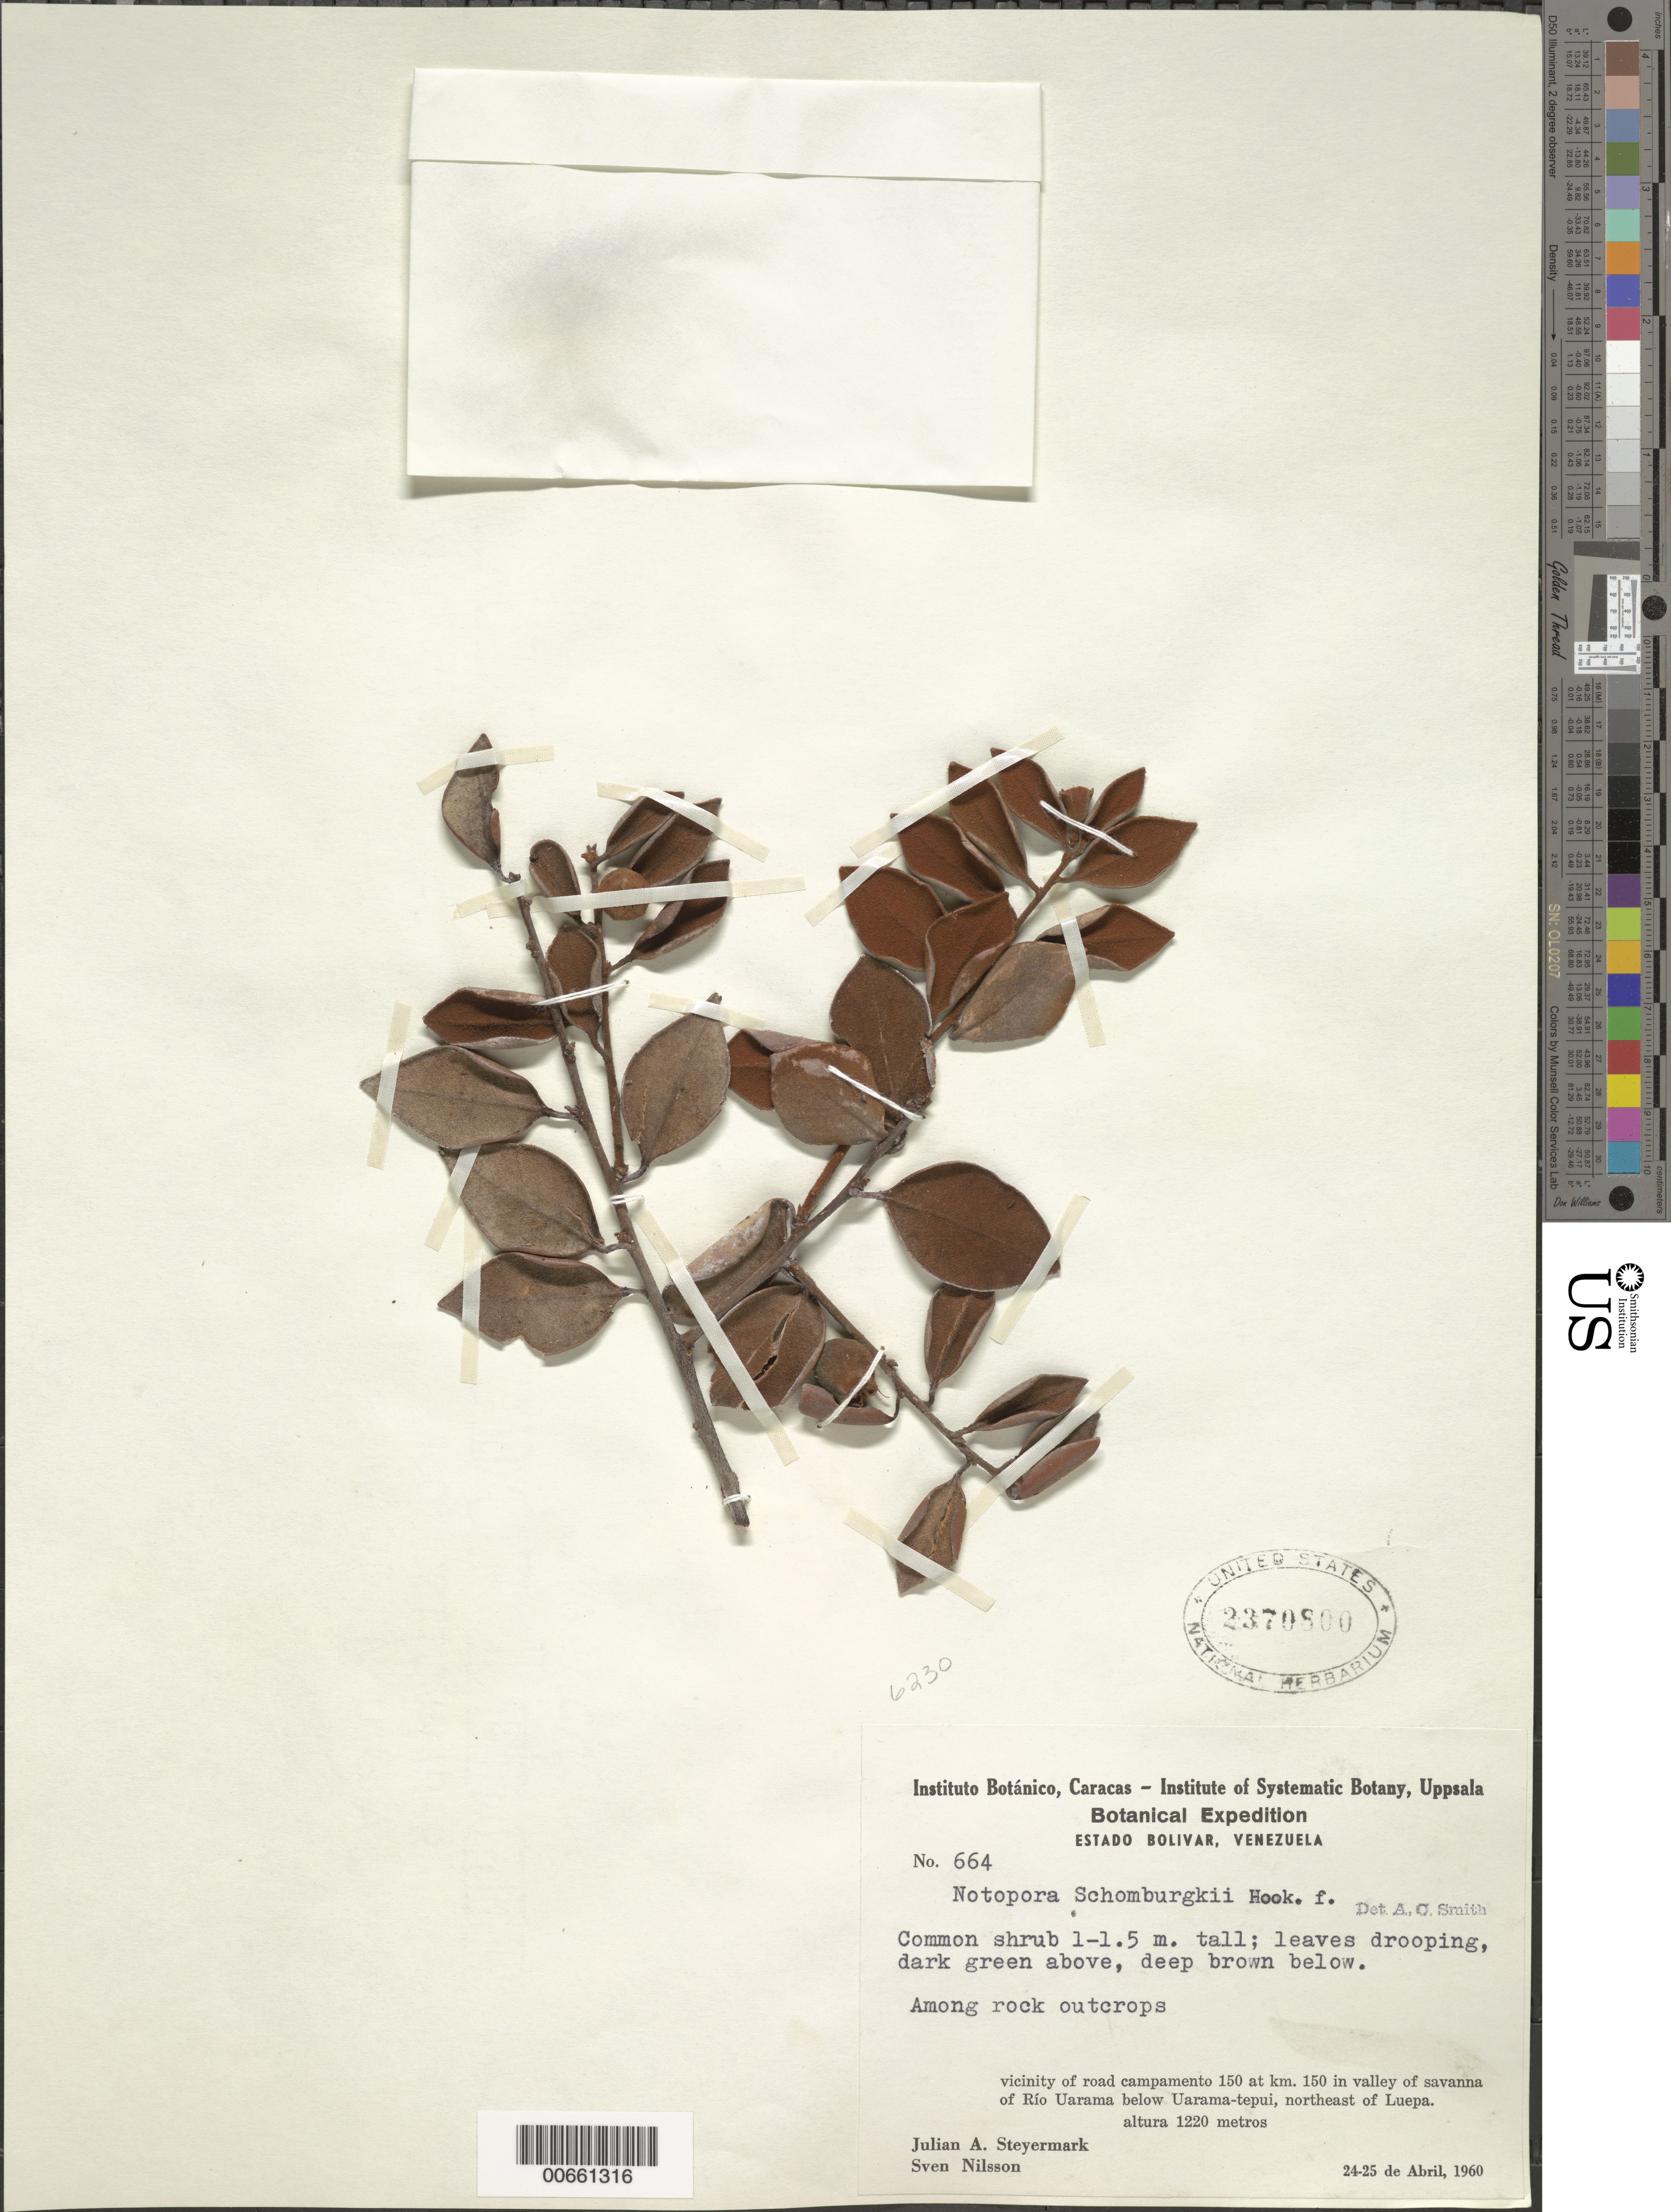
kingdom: Plantae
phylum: Tracheophyta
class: Magnoliopsida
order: Ericales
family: Ericaceae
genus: Notopora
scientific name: Notopora schomburgkii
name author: Hook. f.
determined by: Smith, A. C.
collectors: J. Steyermark & S. Nilsson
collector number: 60 664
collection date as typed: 24-Apr-60 to 25-Apr-60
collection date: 1960-04-24/1960-04-25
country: Venezuela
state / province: Bolívar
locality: Río Uarama, below Uarama-tepuí, NE of Luepa, vic. of road campamento 150 at km 150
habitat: Among rock outcrops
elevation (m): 1220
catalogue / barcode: US 2370800